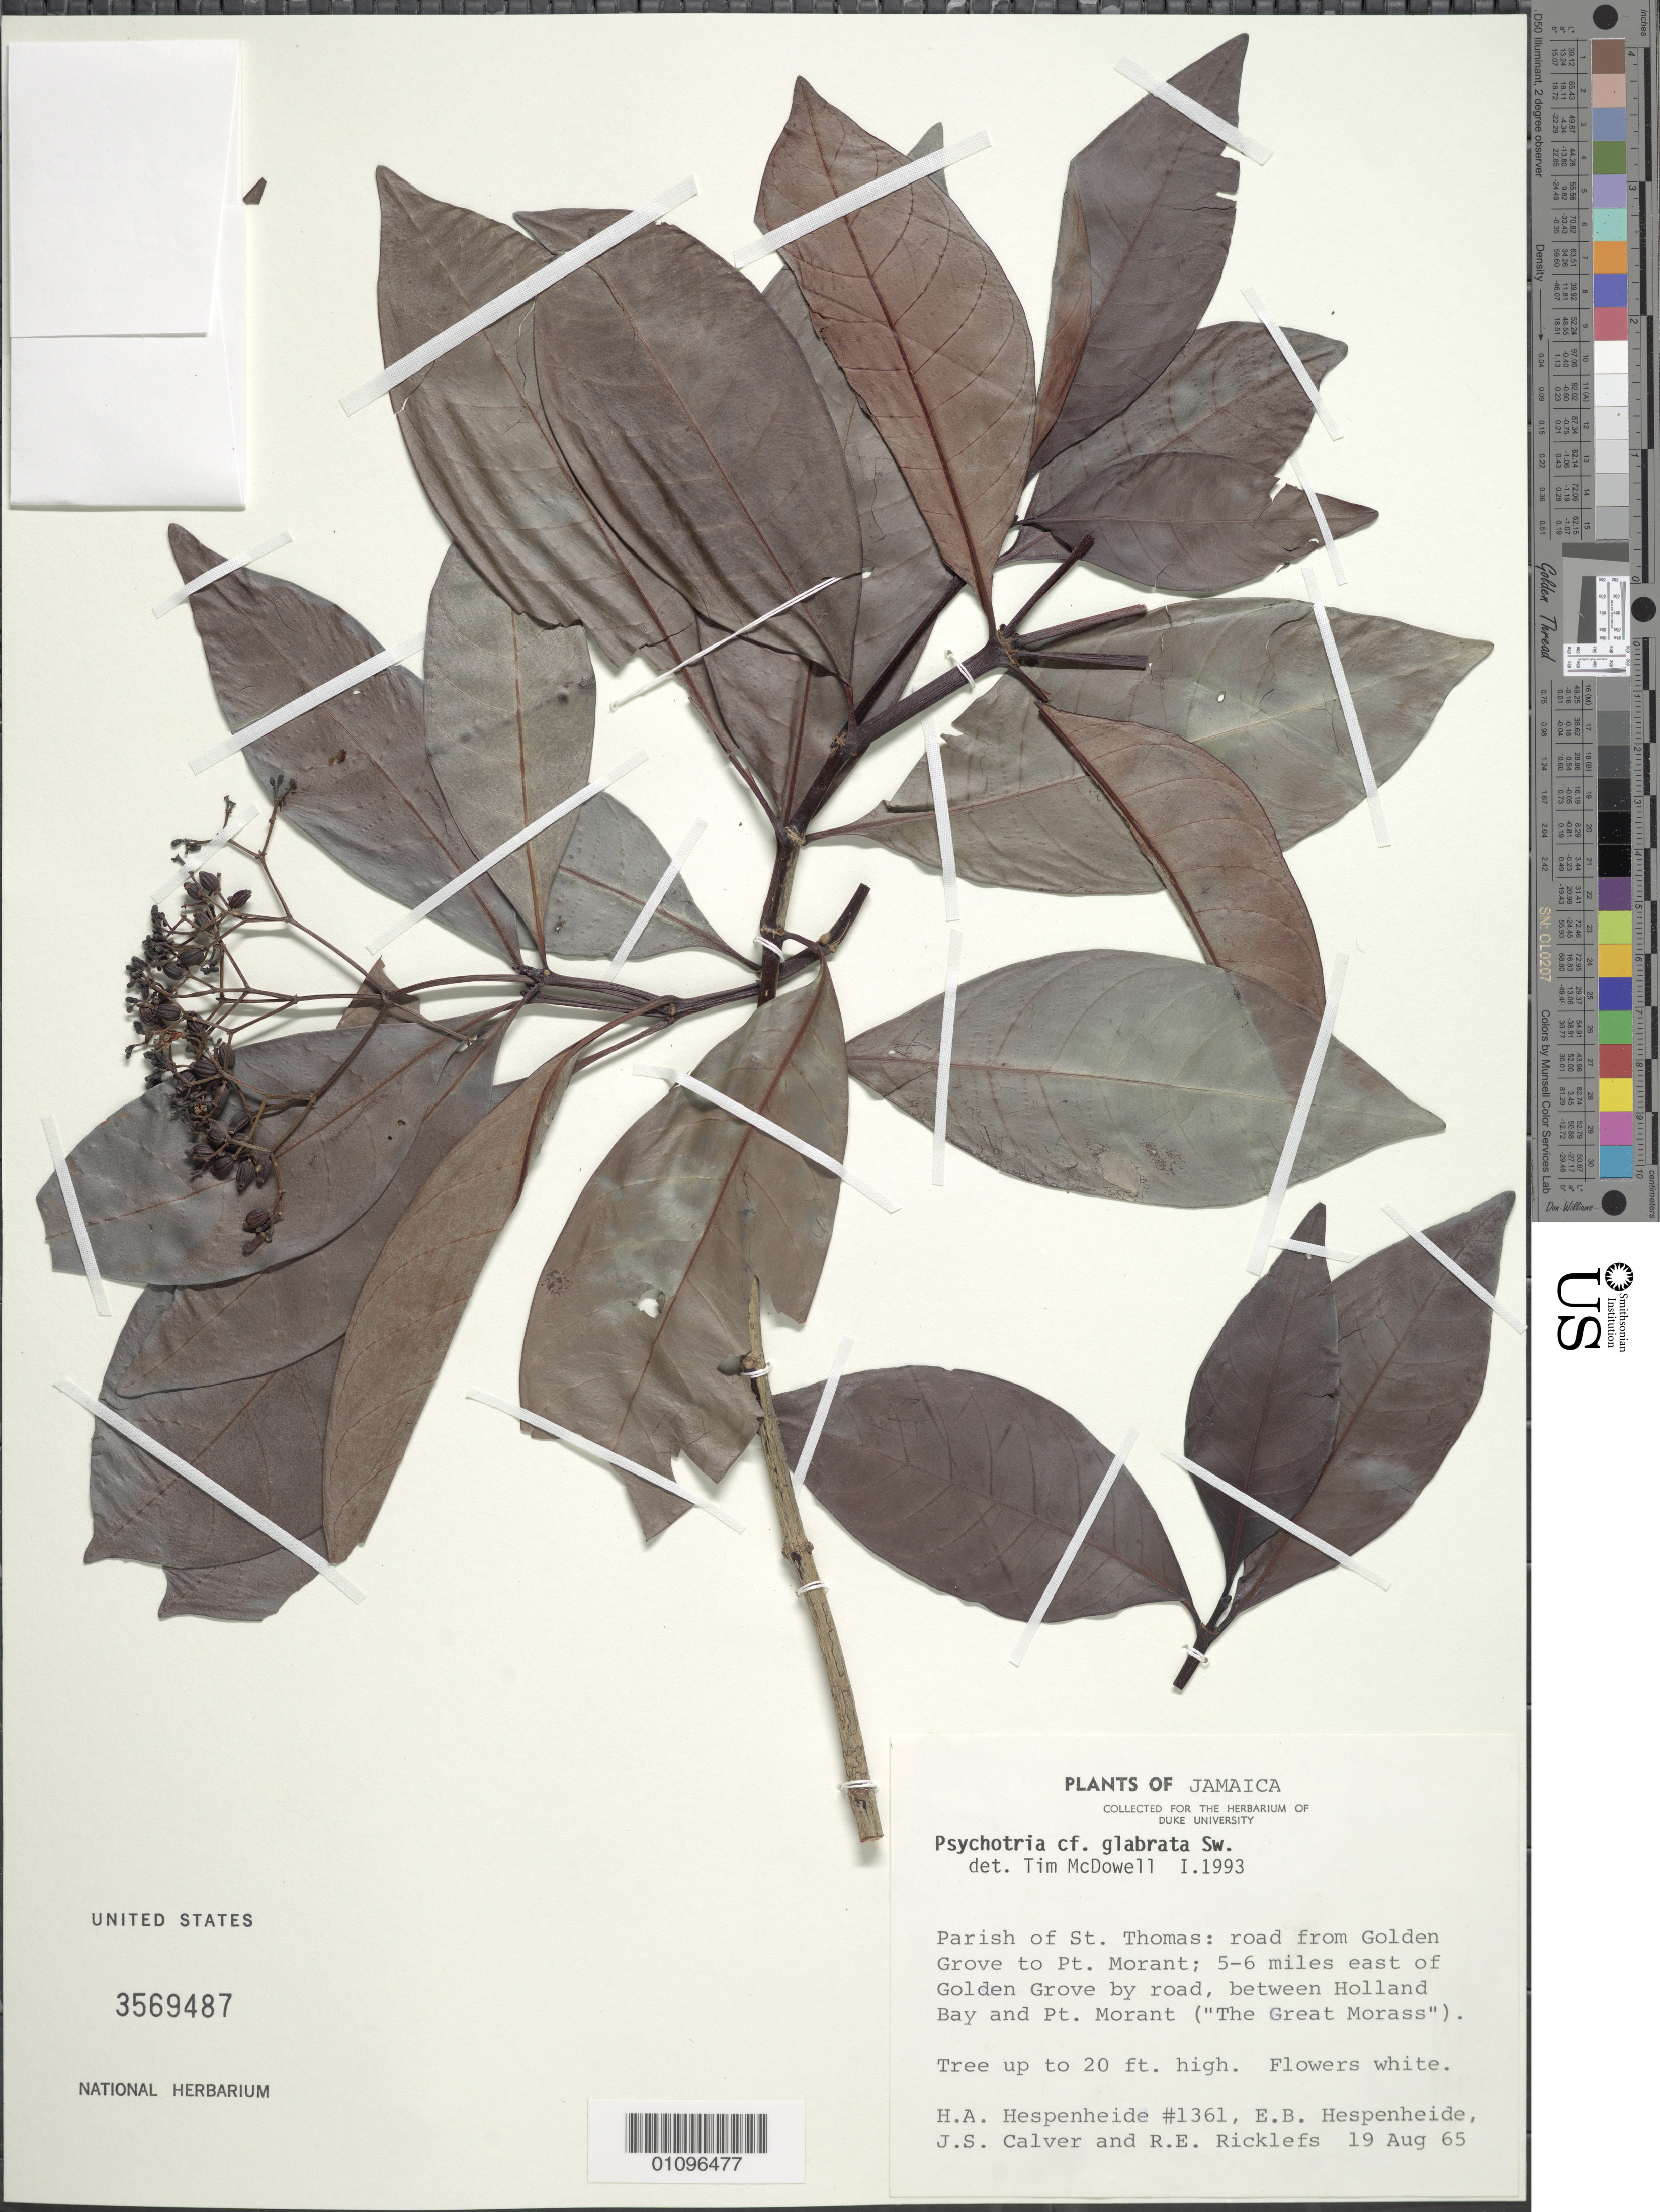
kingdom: Plantae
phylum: Tracheophyta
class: Magnoliopsida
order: Gentianales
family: Rubiaceae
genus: Psychotria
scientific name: Psychotria glabrata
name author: Sw.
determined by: McDowell, T.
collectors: H. A. Hespenheide, E. Hespenheide, J. Calver & R. Ricklefs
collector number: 1361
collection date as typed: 19 Aug 1965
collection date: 1965-08-19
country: Jamaica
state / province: Saint Thomas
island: Jamaica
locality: Road from golden Grove to pt. Morant; 5-6 miles E of Golden Grove by road, between Holland Bay and pt. Morant ("The Great Morass")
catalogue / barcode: US 3569487